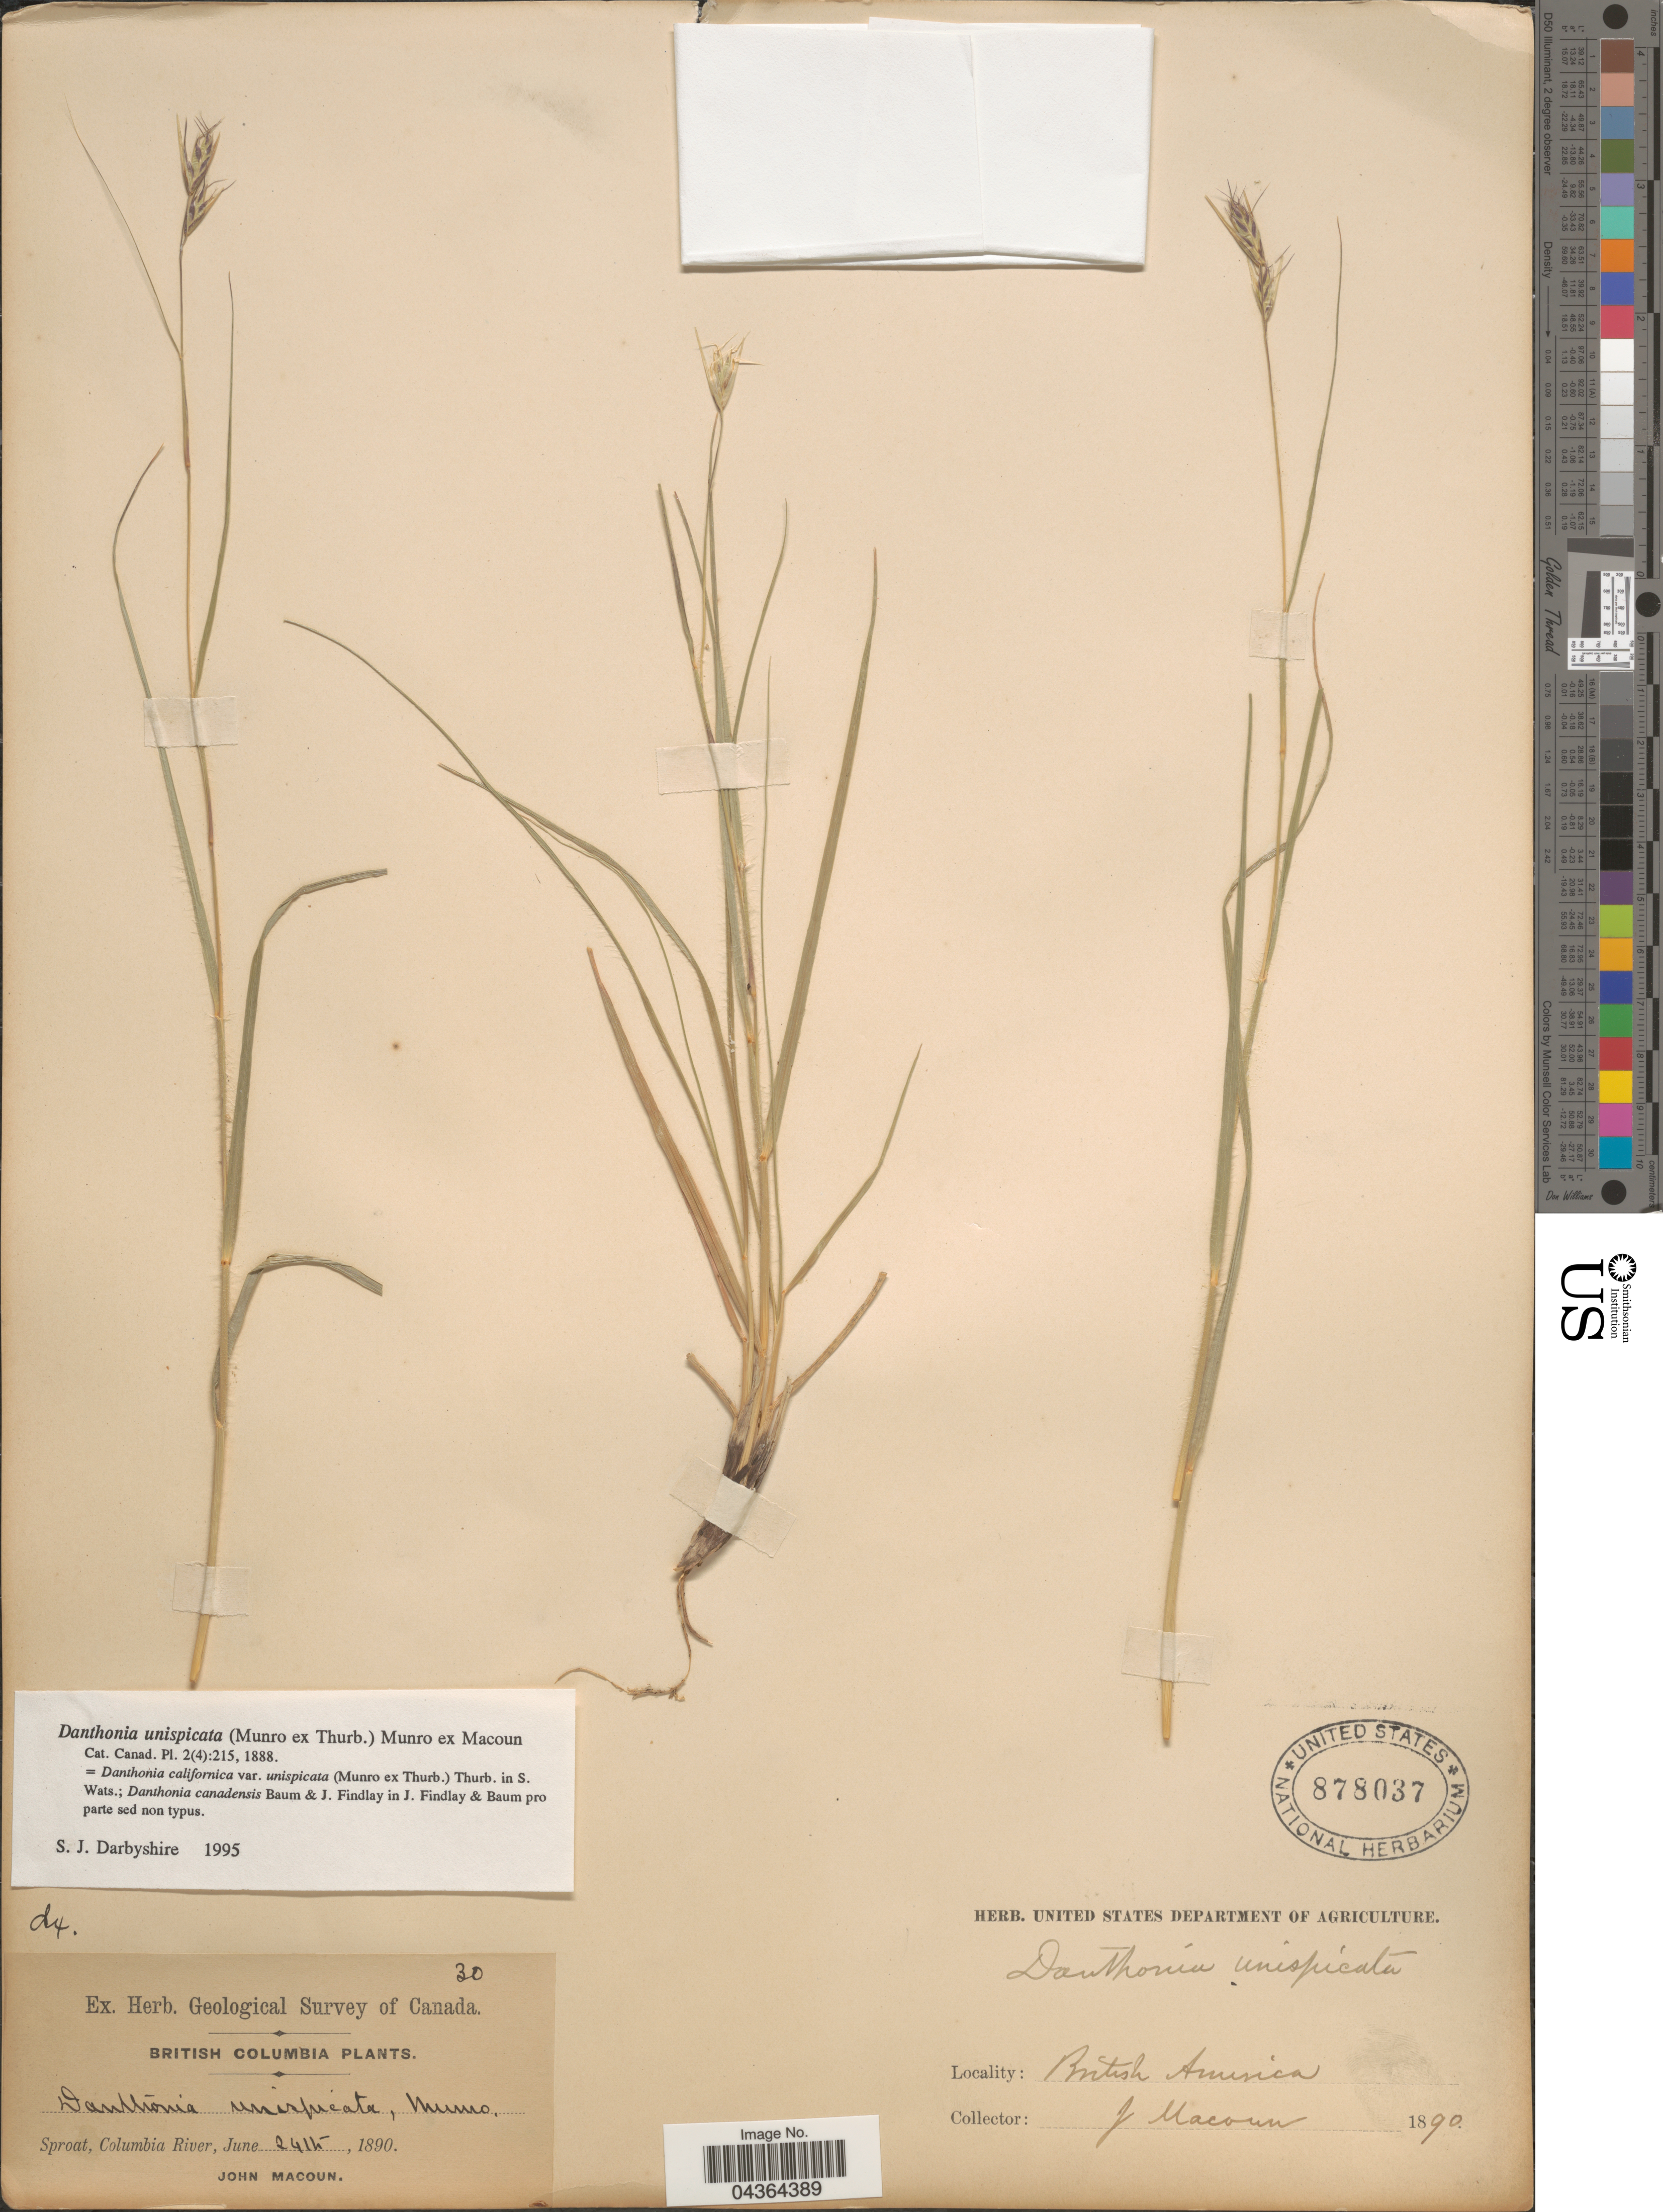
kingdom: Plantae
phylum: Tracheophyta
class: Liliopsida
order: Poales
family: Poaceae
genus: Danthonia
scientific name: Danthonia unispicata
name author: (Thurb.) Munro ex Macoun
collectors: J. Macoun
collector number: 30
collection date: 1890-06-24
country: Canada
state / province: British Columbia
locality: Geological Survey of Canada. Sproat, Columbia River.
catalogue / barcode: US 878037